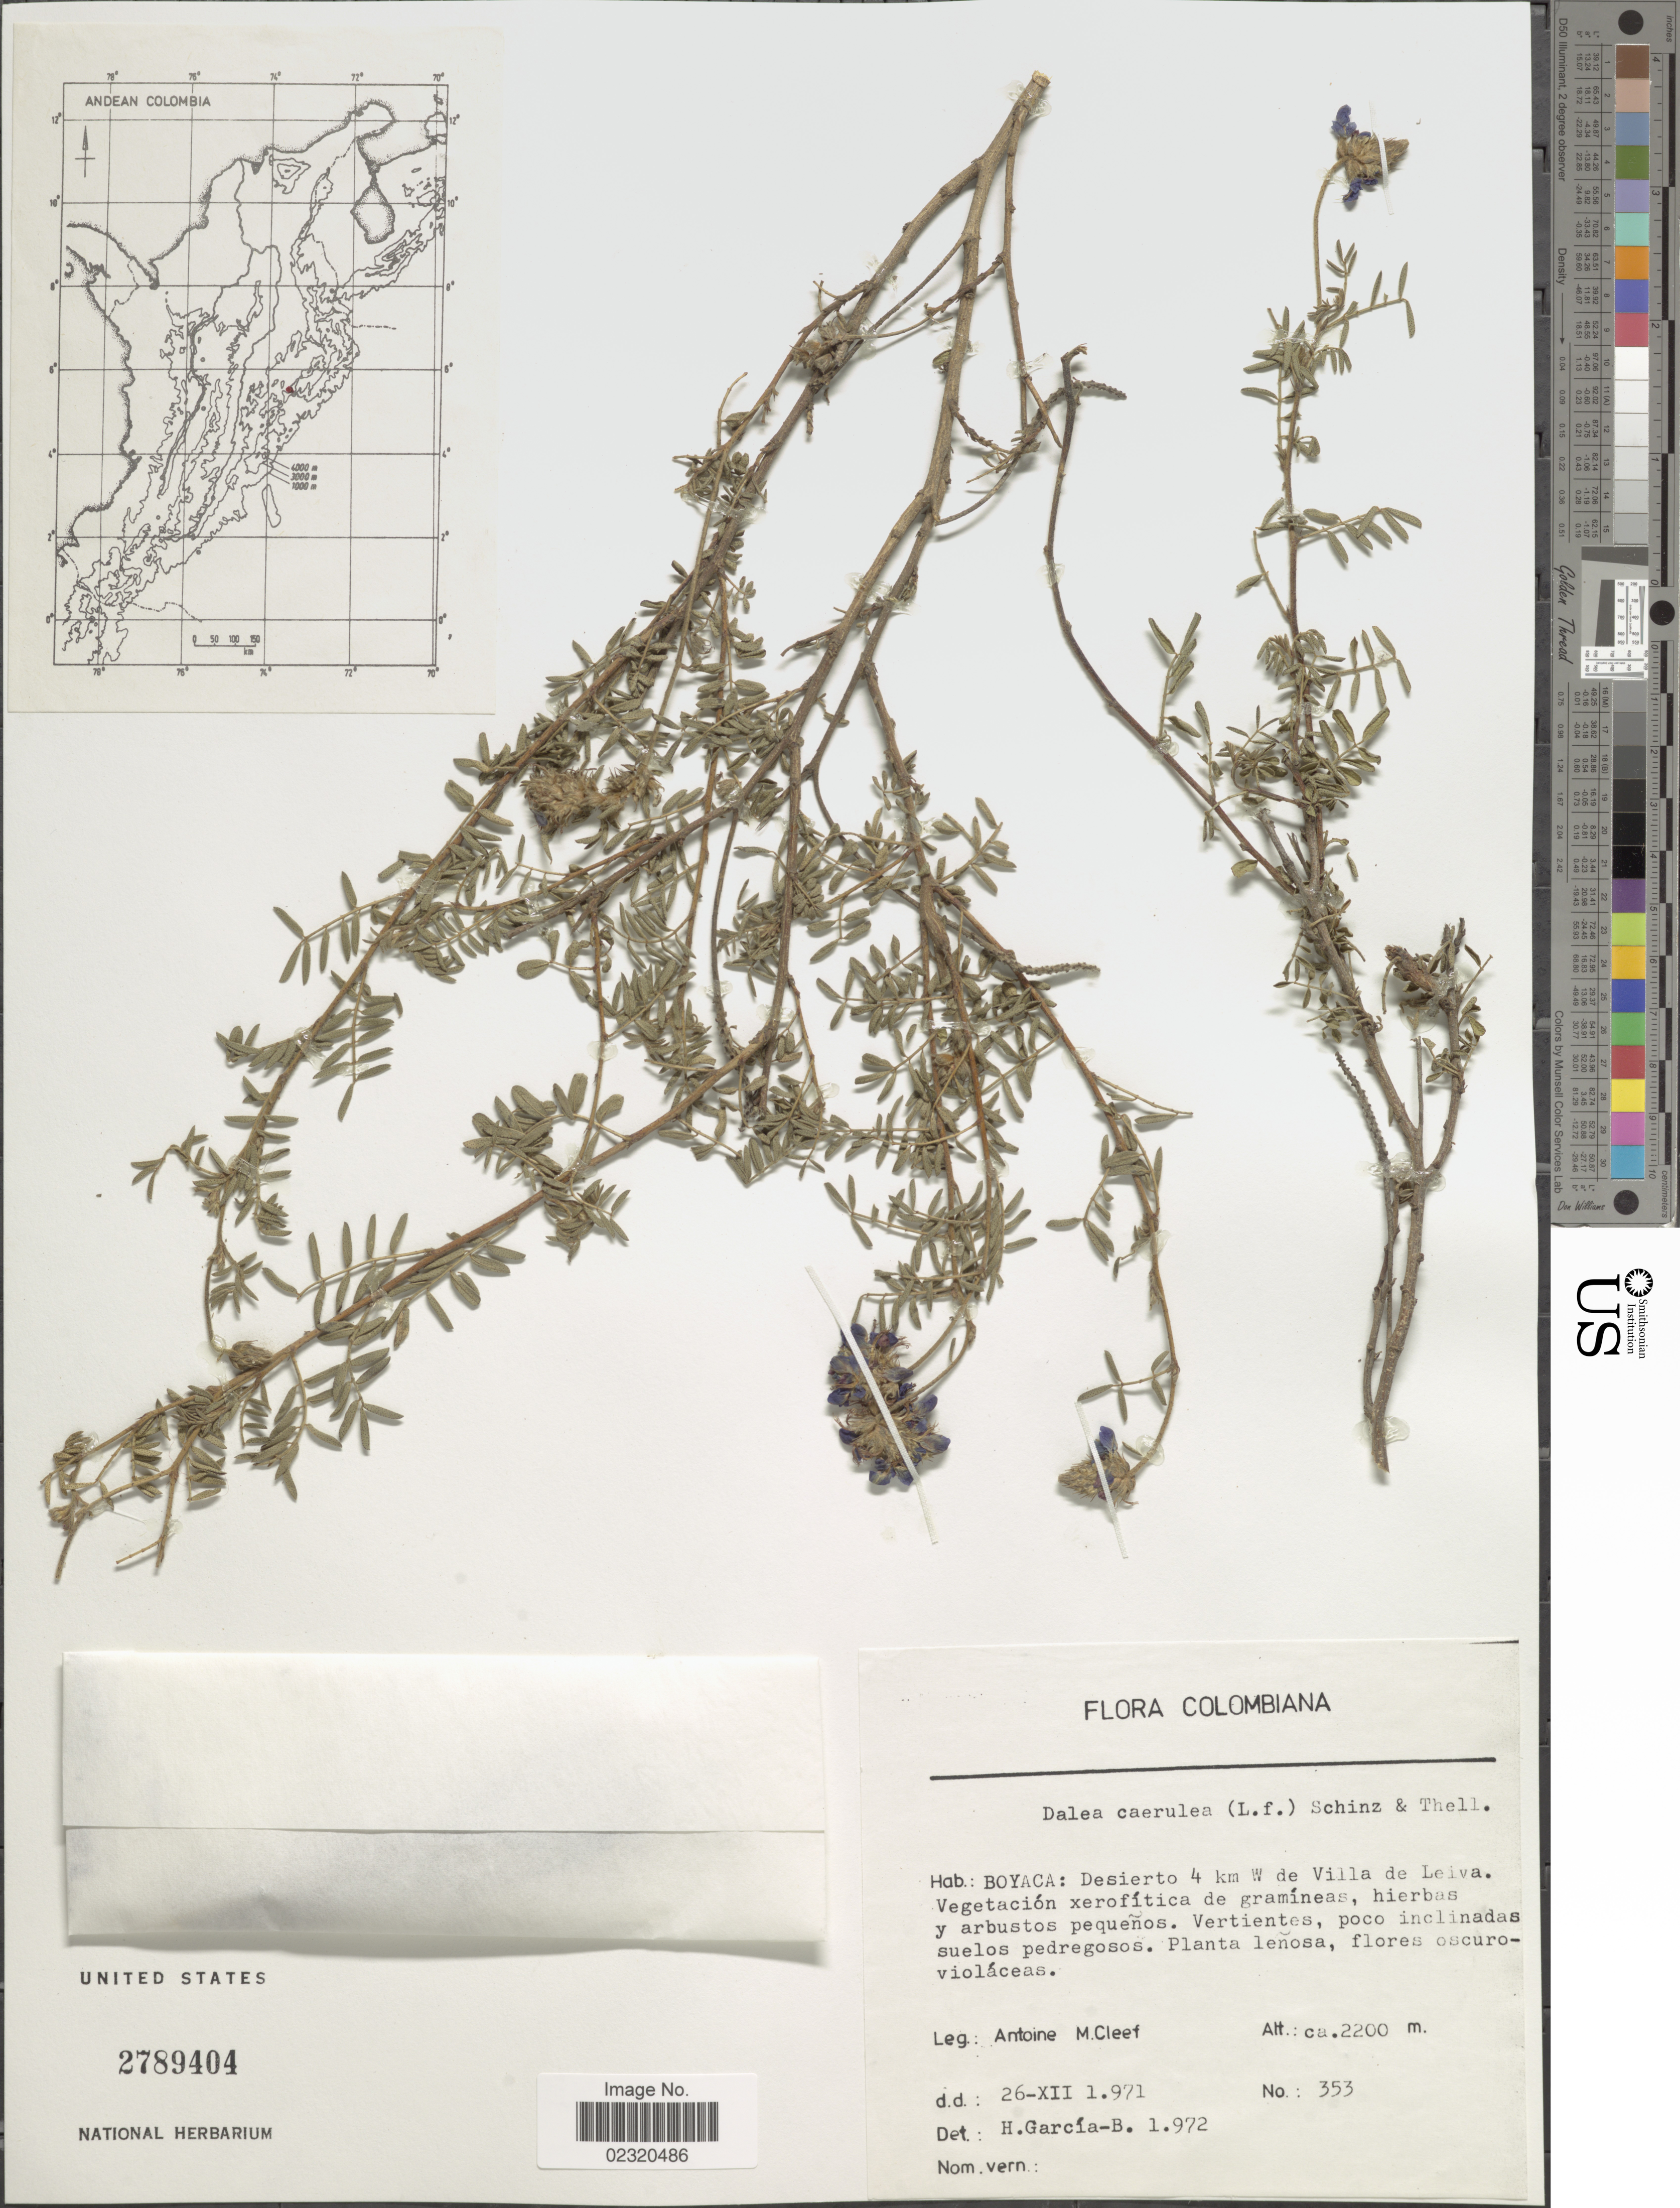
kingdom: Plantae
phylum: Tracheophyta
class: Magnoliopsida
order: Fabales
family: Fabaceae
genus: Dalea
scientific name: Dalea coerulea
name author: (L. f.) Schinz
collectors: A. M. Cleef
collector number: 353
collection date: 1971-12-26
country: Colombia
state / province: Boyacá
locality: Desierto 4 km W de Villa de Leiva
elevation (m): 2200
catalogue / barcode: US 2789404